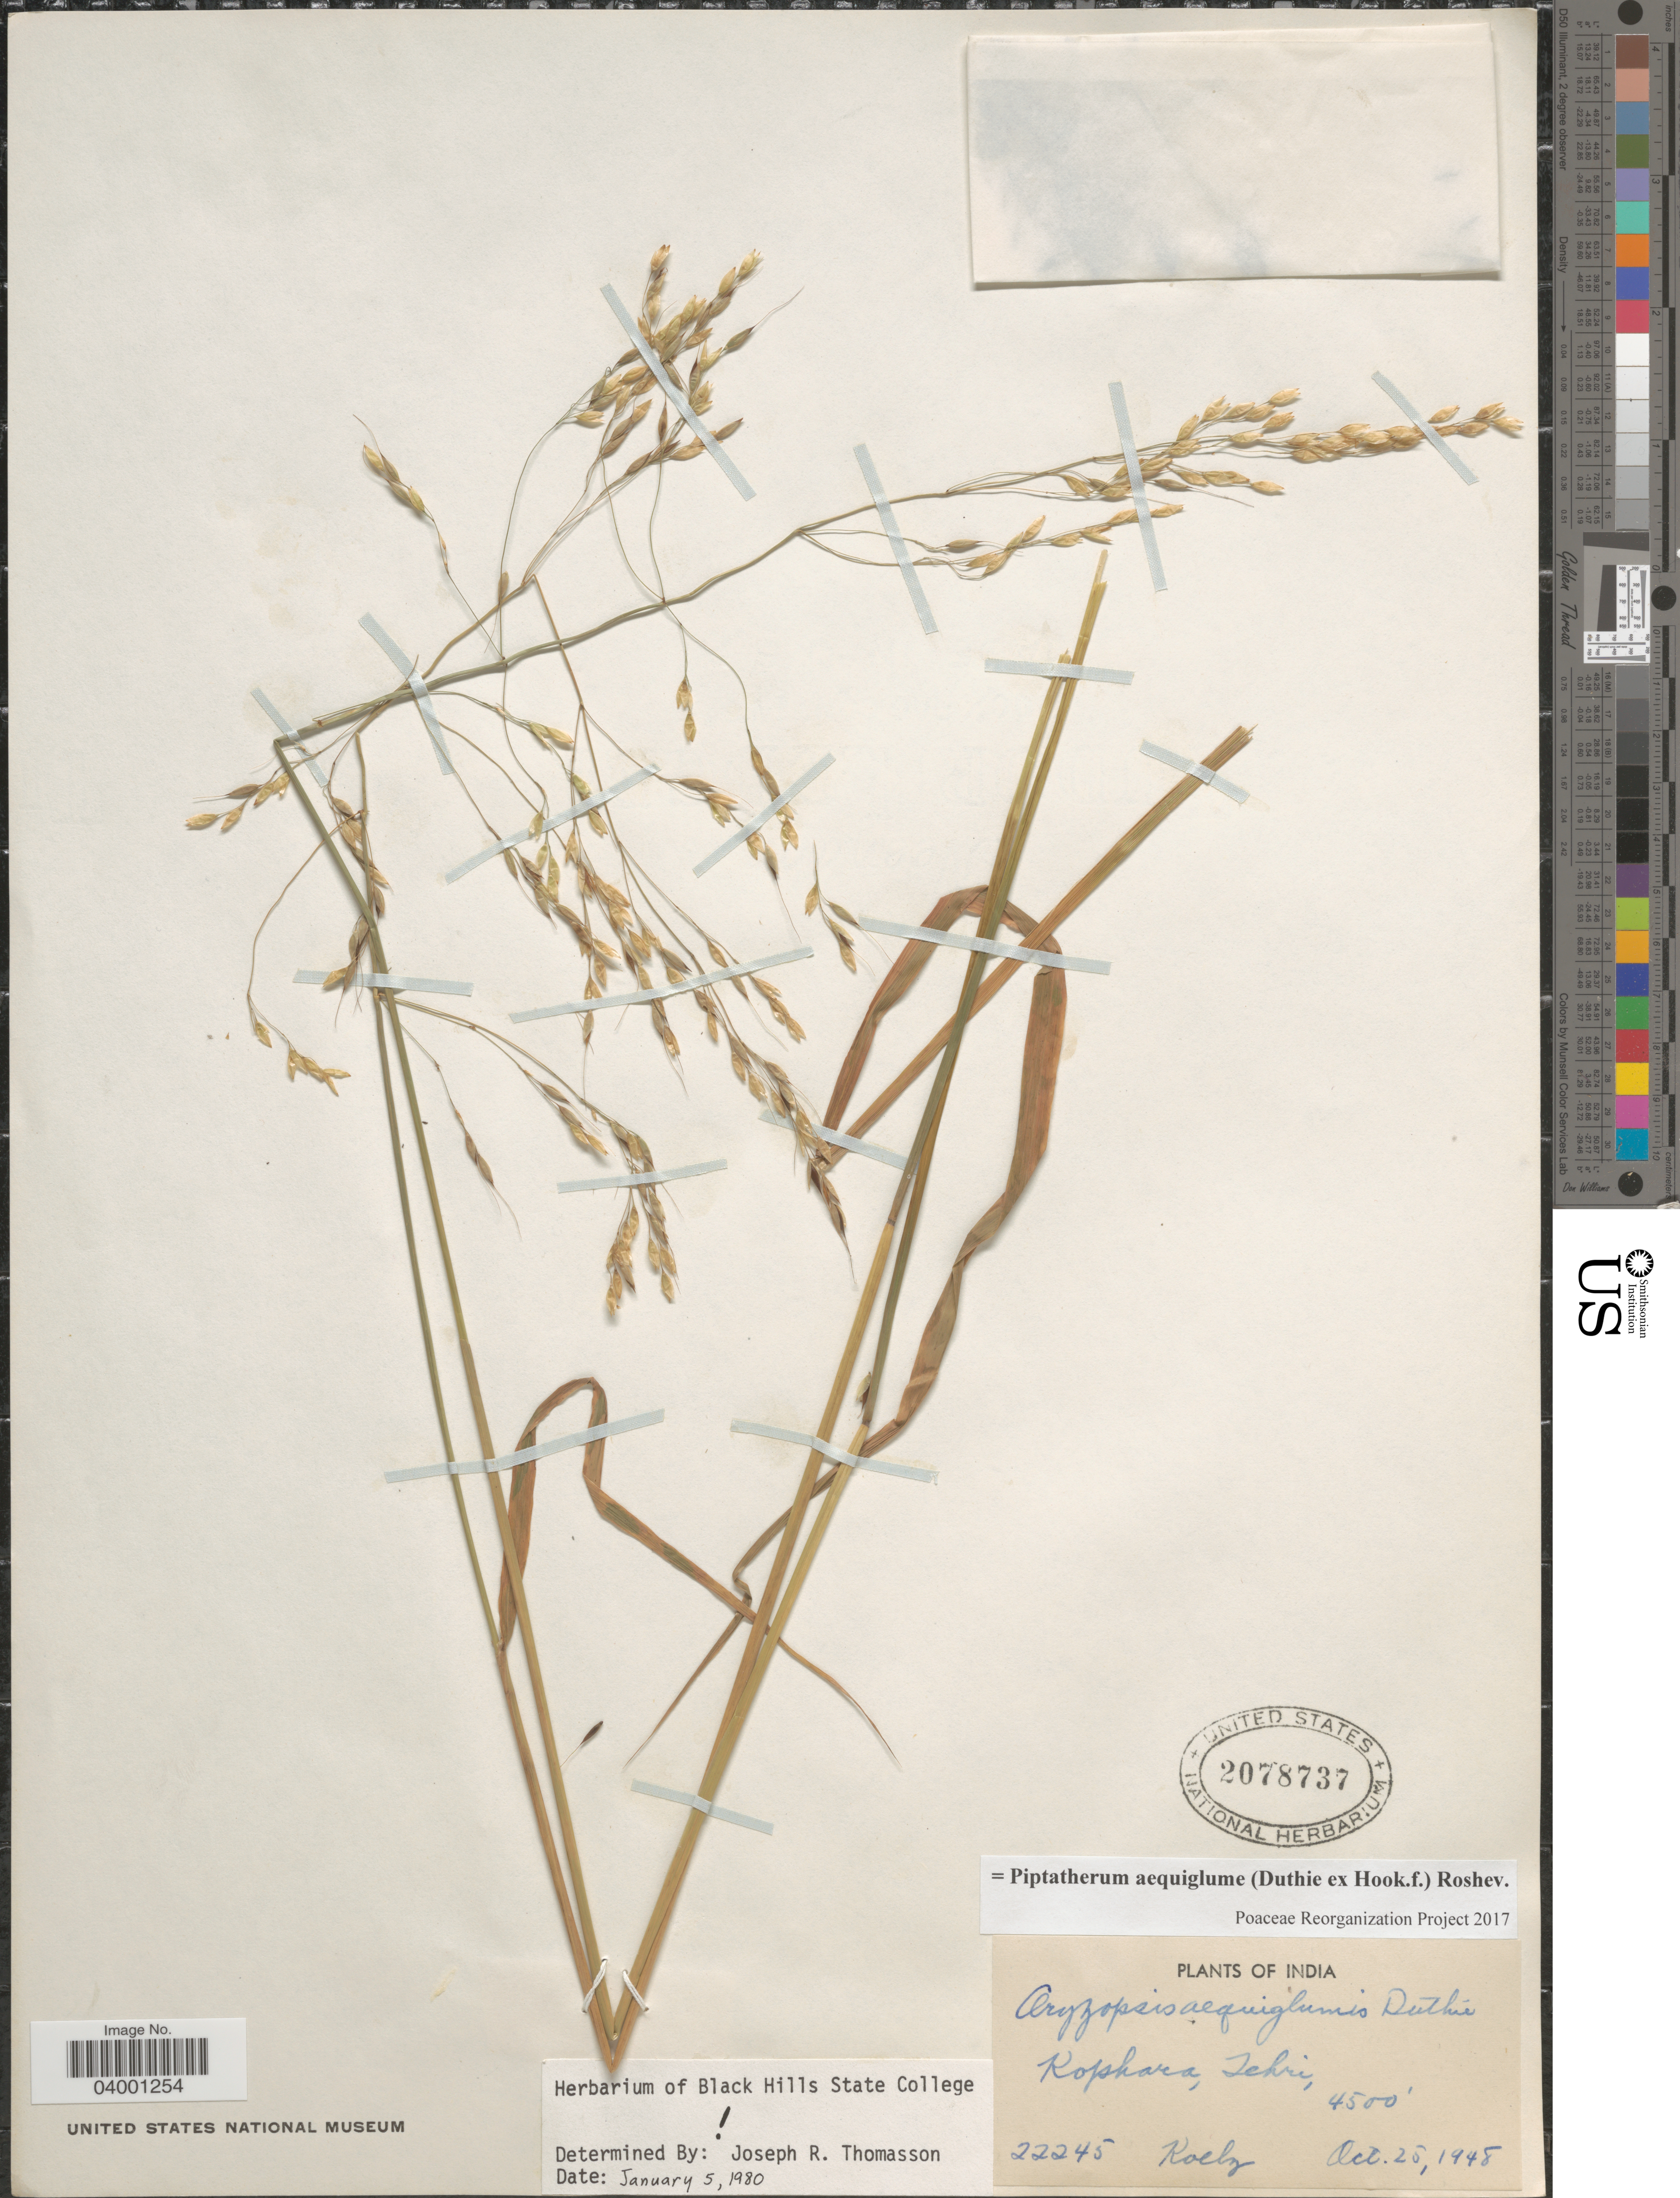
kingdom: Plantae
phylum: Tracheophyta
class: Liliopsida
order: Poales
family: Poaceae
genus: Piptatherum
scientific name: Piptatherum aequiglume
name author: (Duthie ex Hook. f.) Roshev.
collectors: Koelz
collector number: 22245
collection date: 1948-10-25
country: India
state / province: Uttarakhand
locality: Kophara, Tehri.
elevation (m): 1372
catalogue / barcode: US 2078737